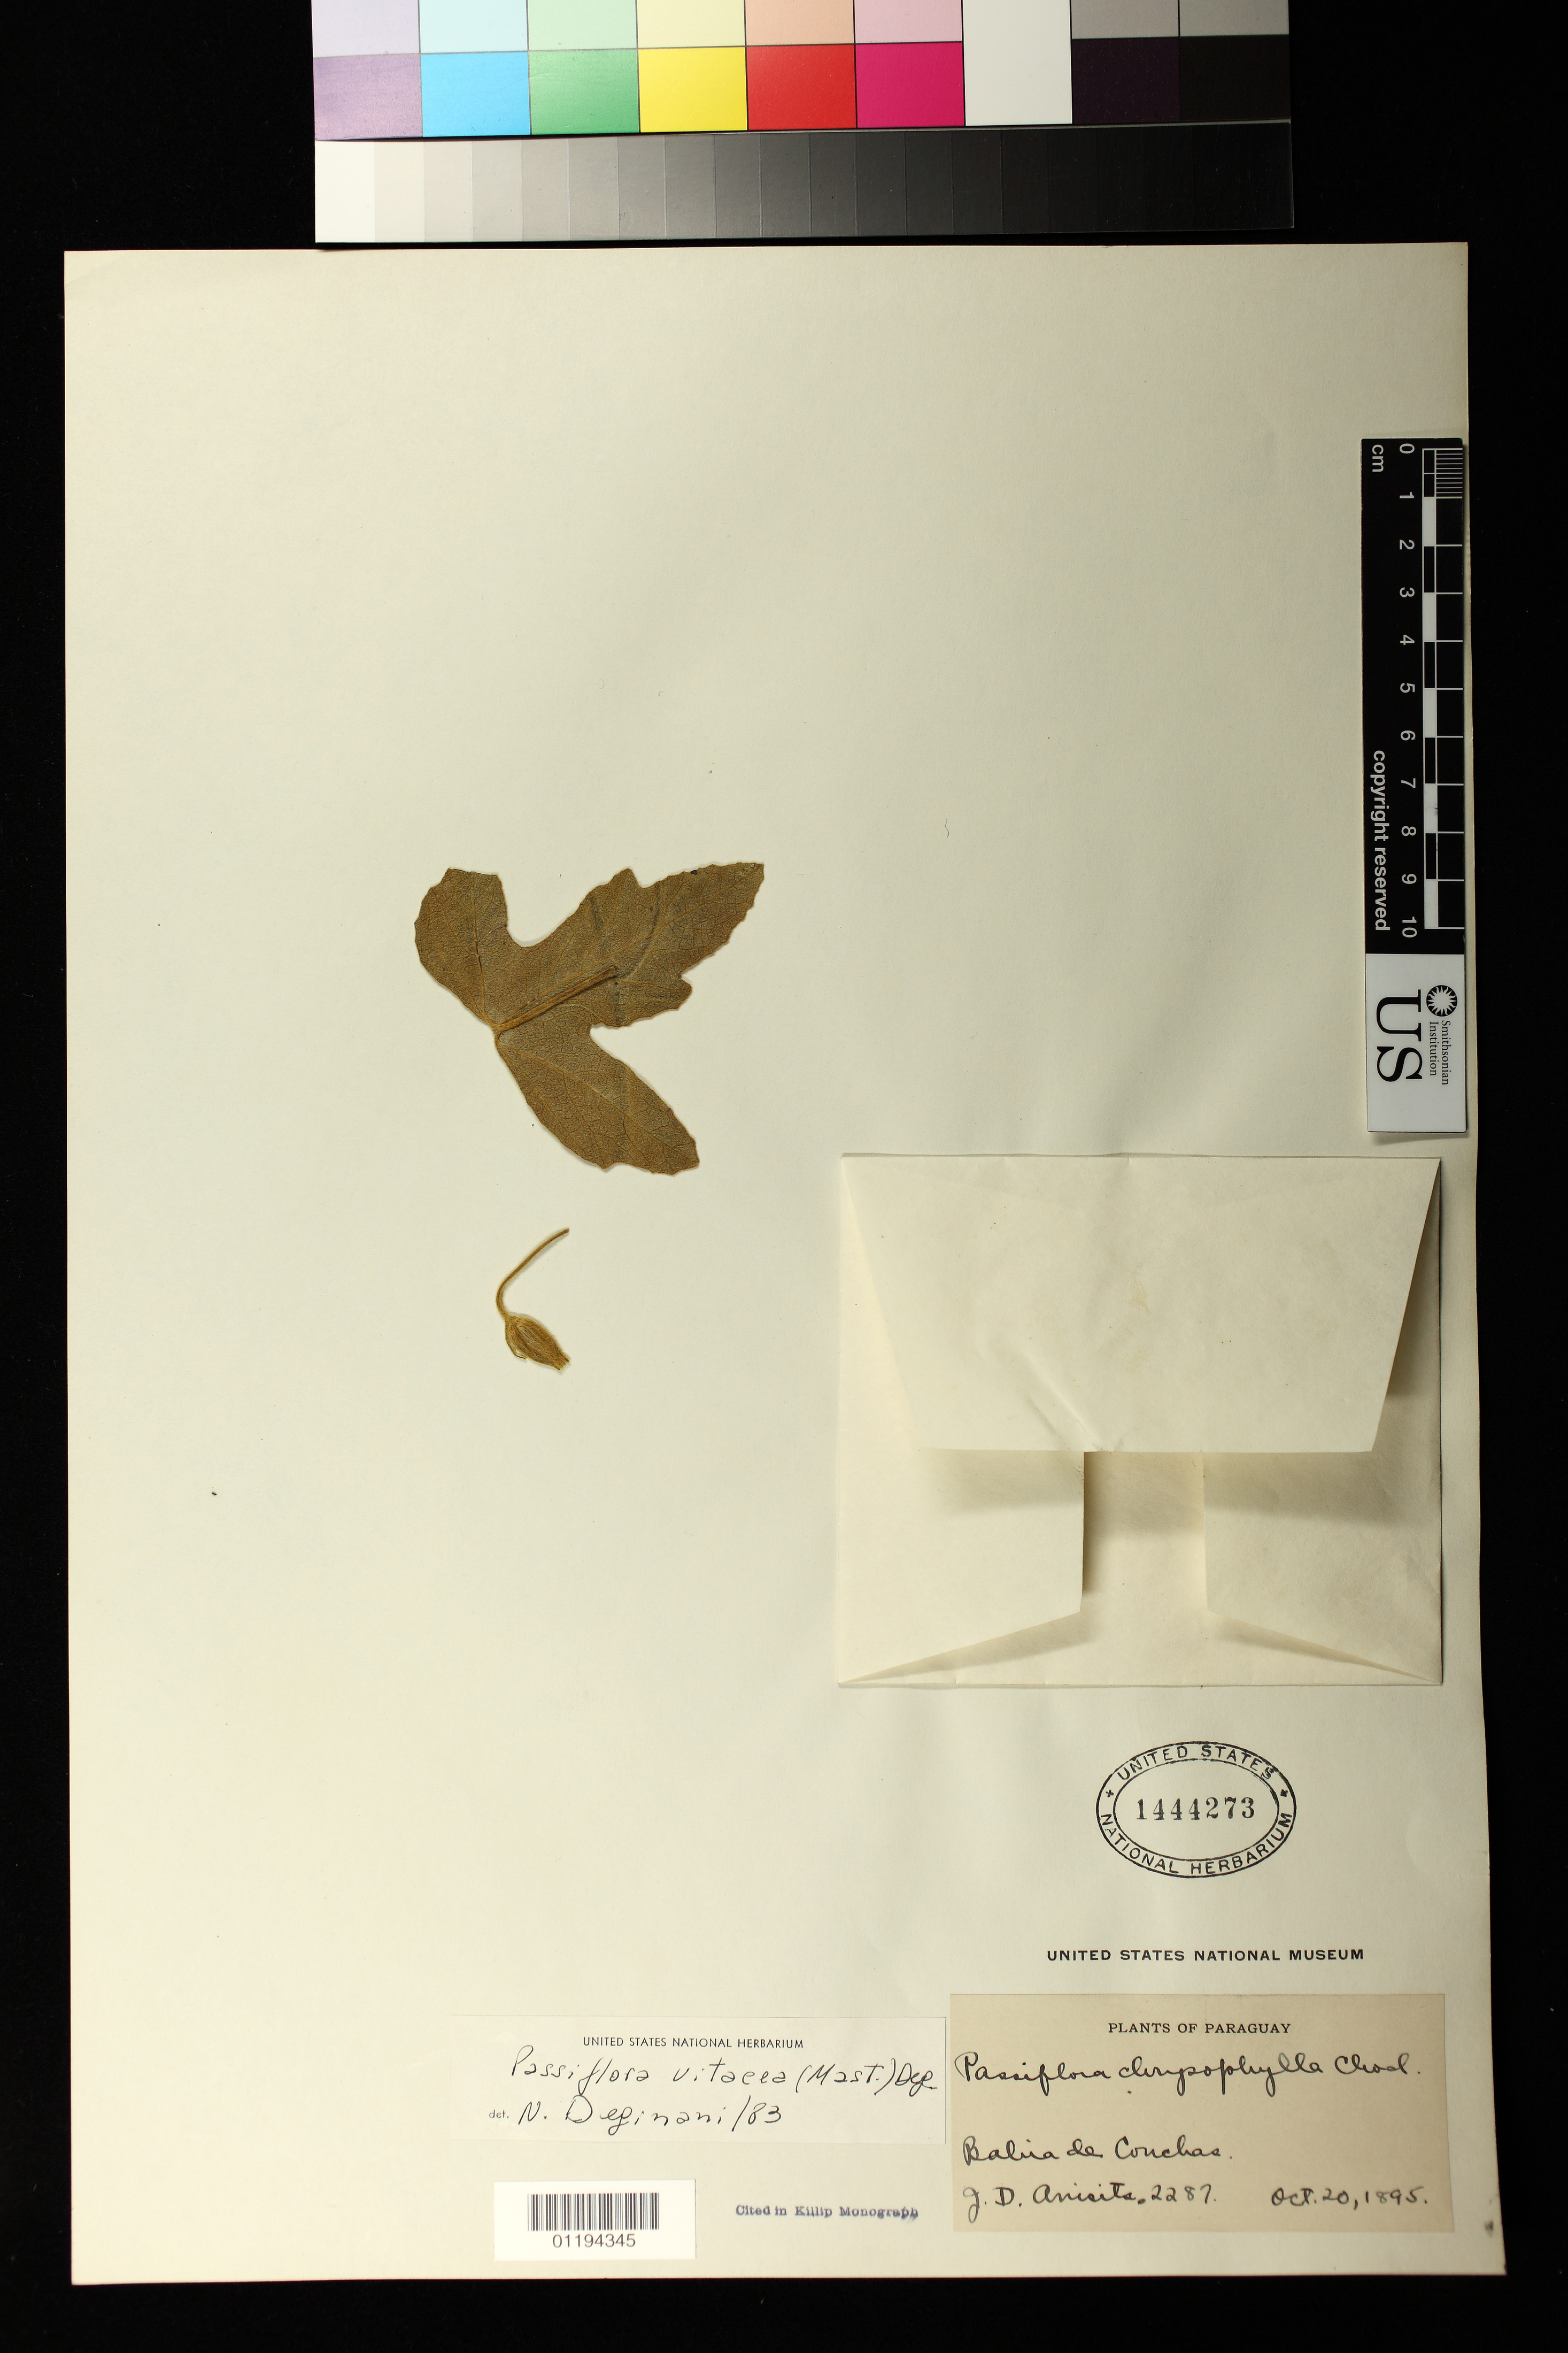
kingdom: Plantae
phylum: Tracheophyta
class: Magnoliopsida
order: Malpighiales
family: Passifloraceae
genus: Passiflora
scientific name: Passiflora chrysophylla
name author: Chodat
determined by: Svoboda, H. T.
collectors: J. D. Anisits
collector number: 2287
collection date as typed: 20 Oct 1895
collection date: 1895-10-20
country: Paraguay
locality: Bahia de Conchas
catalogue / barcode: US 1444273